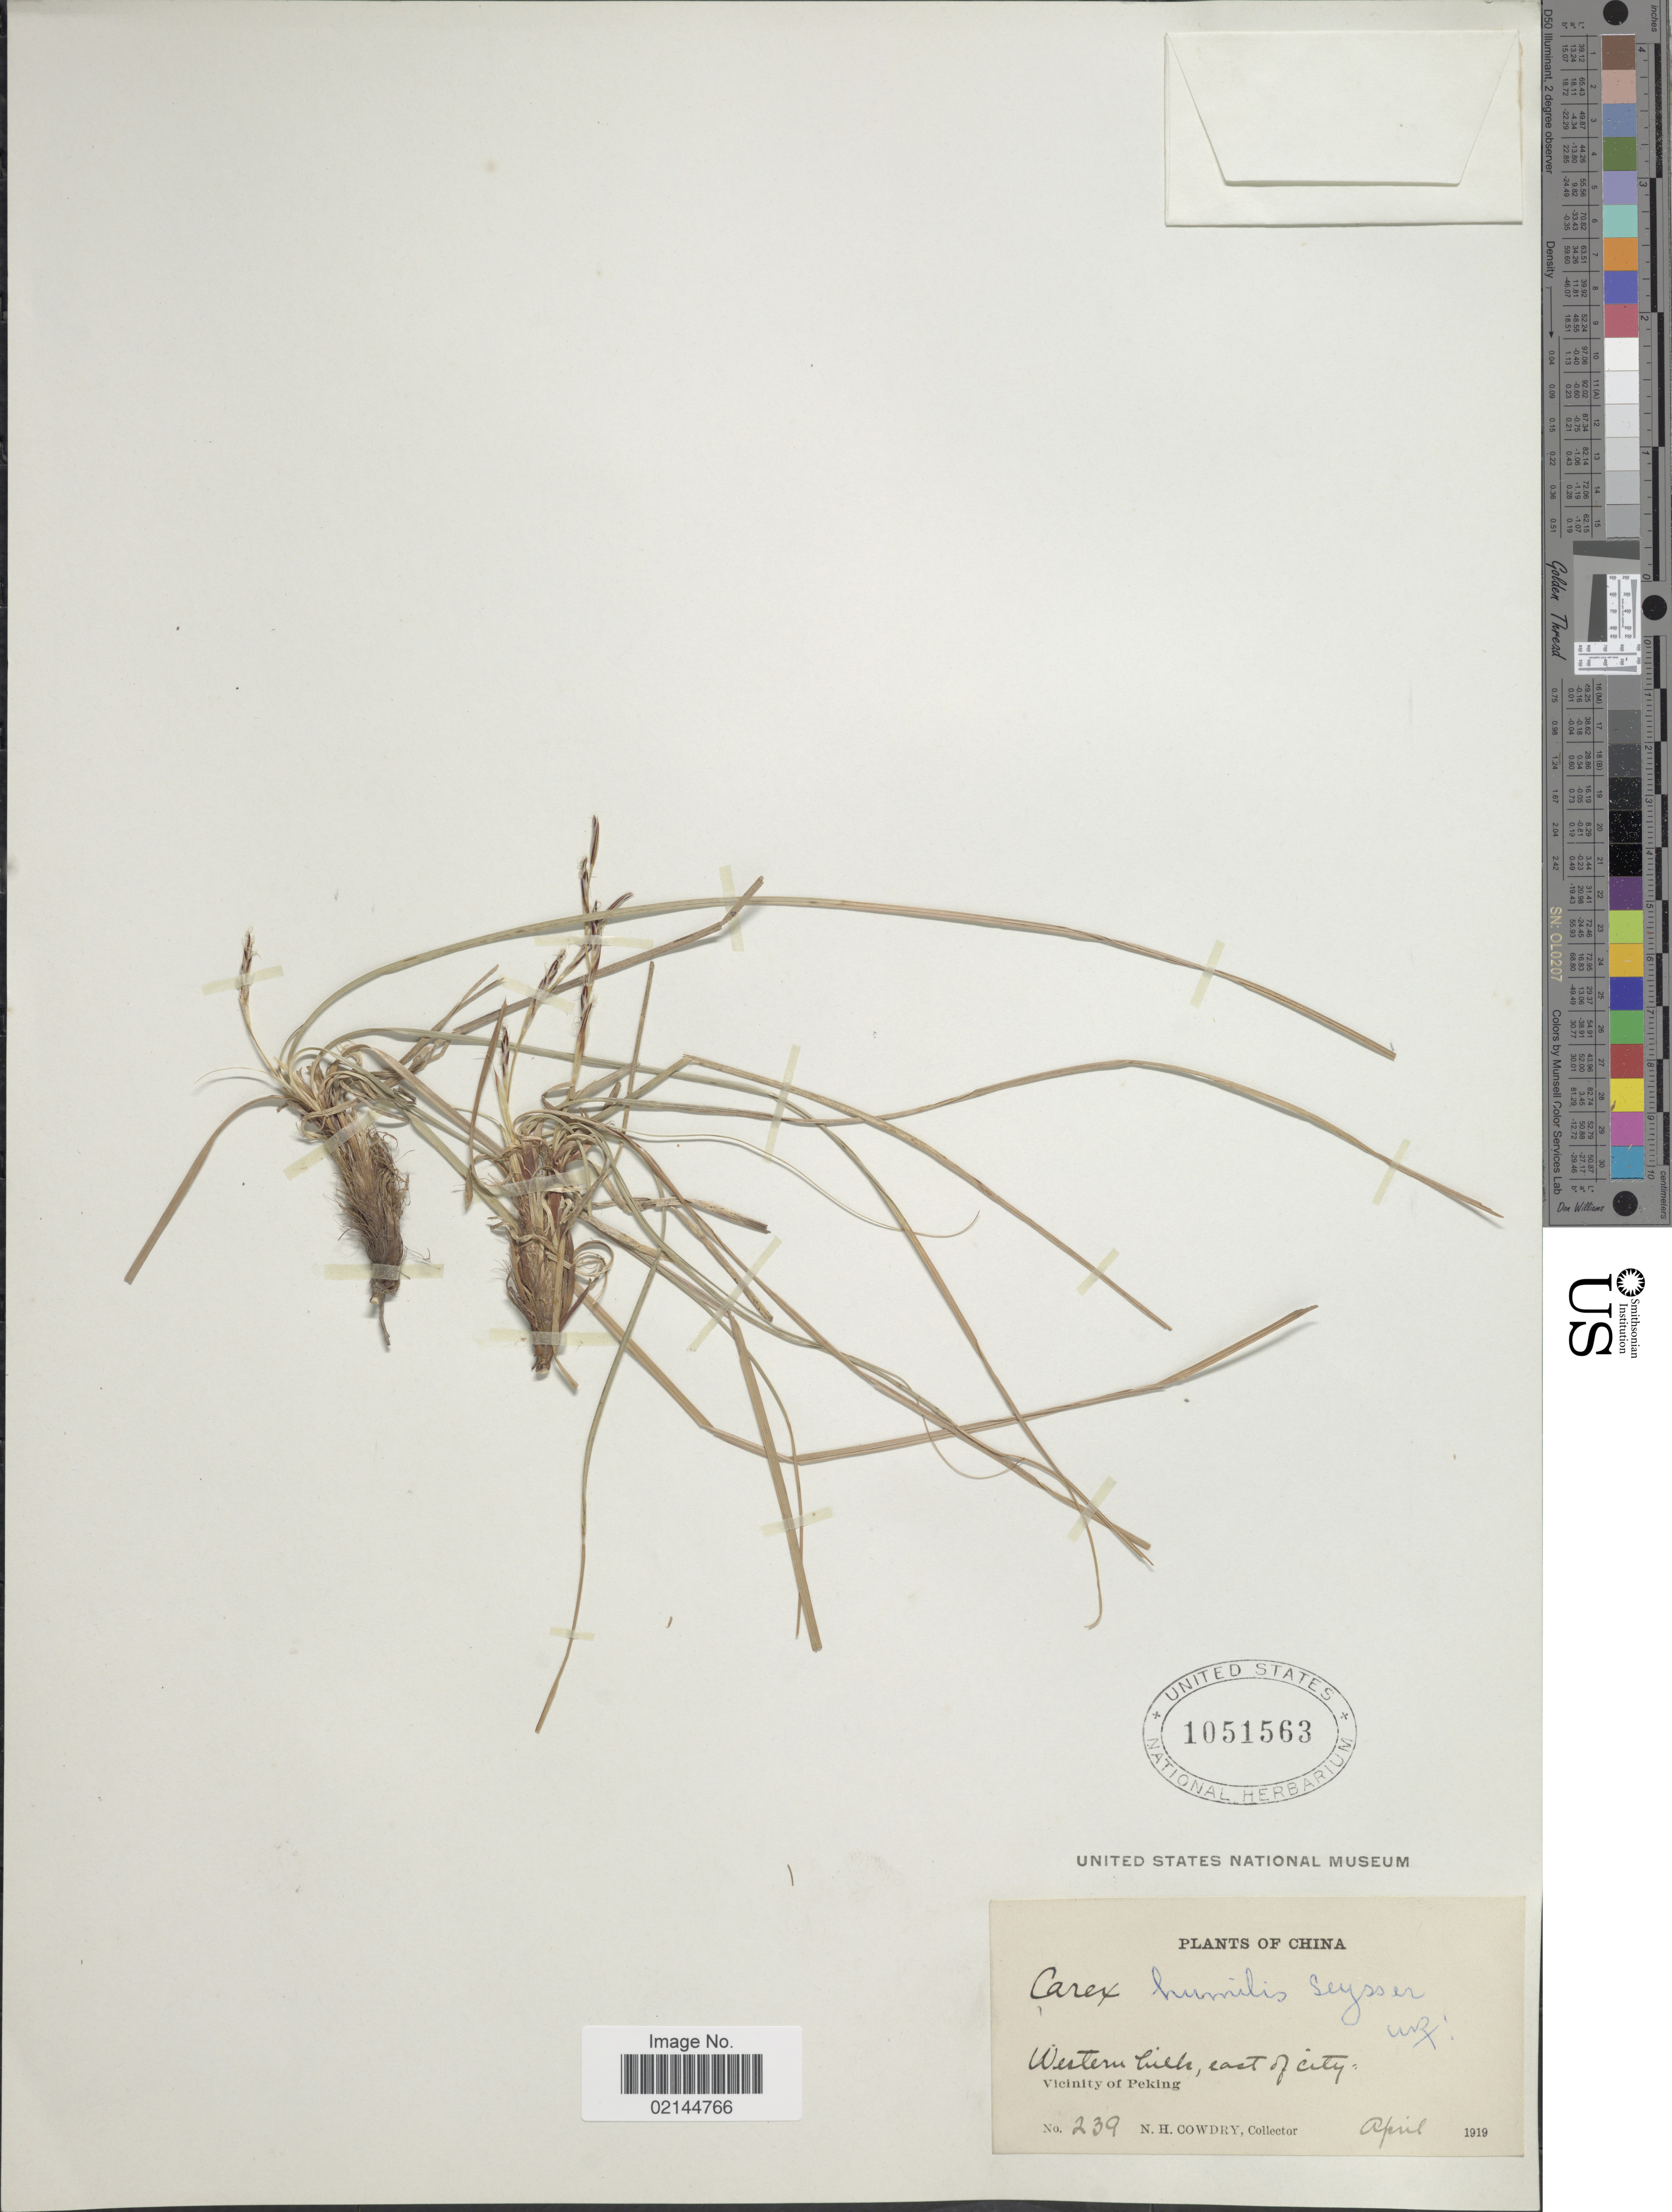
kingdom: Plantae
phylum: Tracheophyta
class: Liliopsida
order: Poales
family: Cyperaceae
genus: Carex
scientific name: Carex humilis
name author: Leyss.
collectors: N. H. Cowdry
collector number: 239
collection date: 1919-04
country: China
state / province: Beijing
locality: Western hills, east of city: Vicinity of Peking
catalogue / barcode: US 1051563